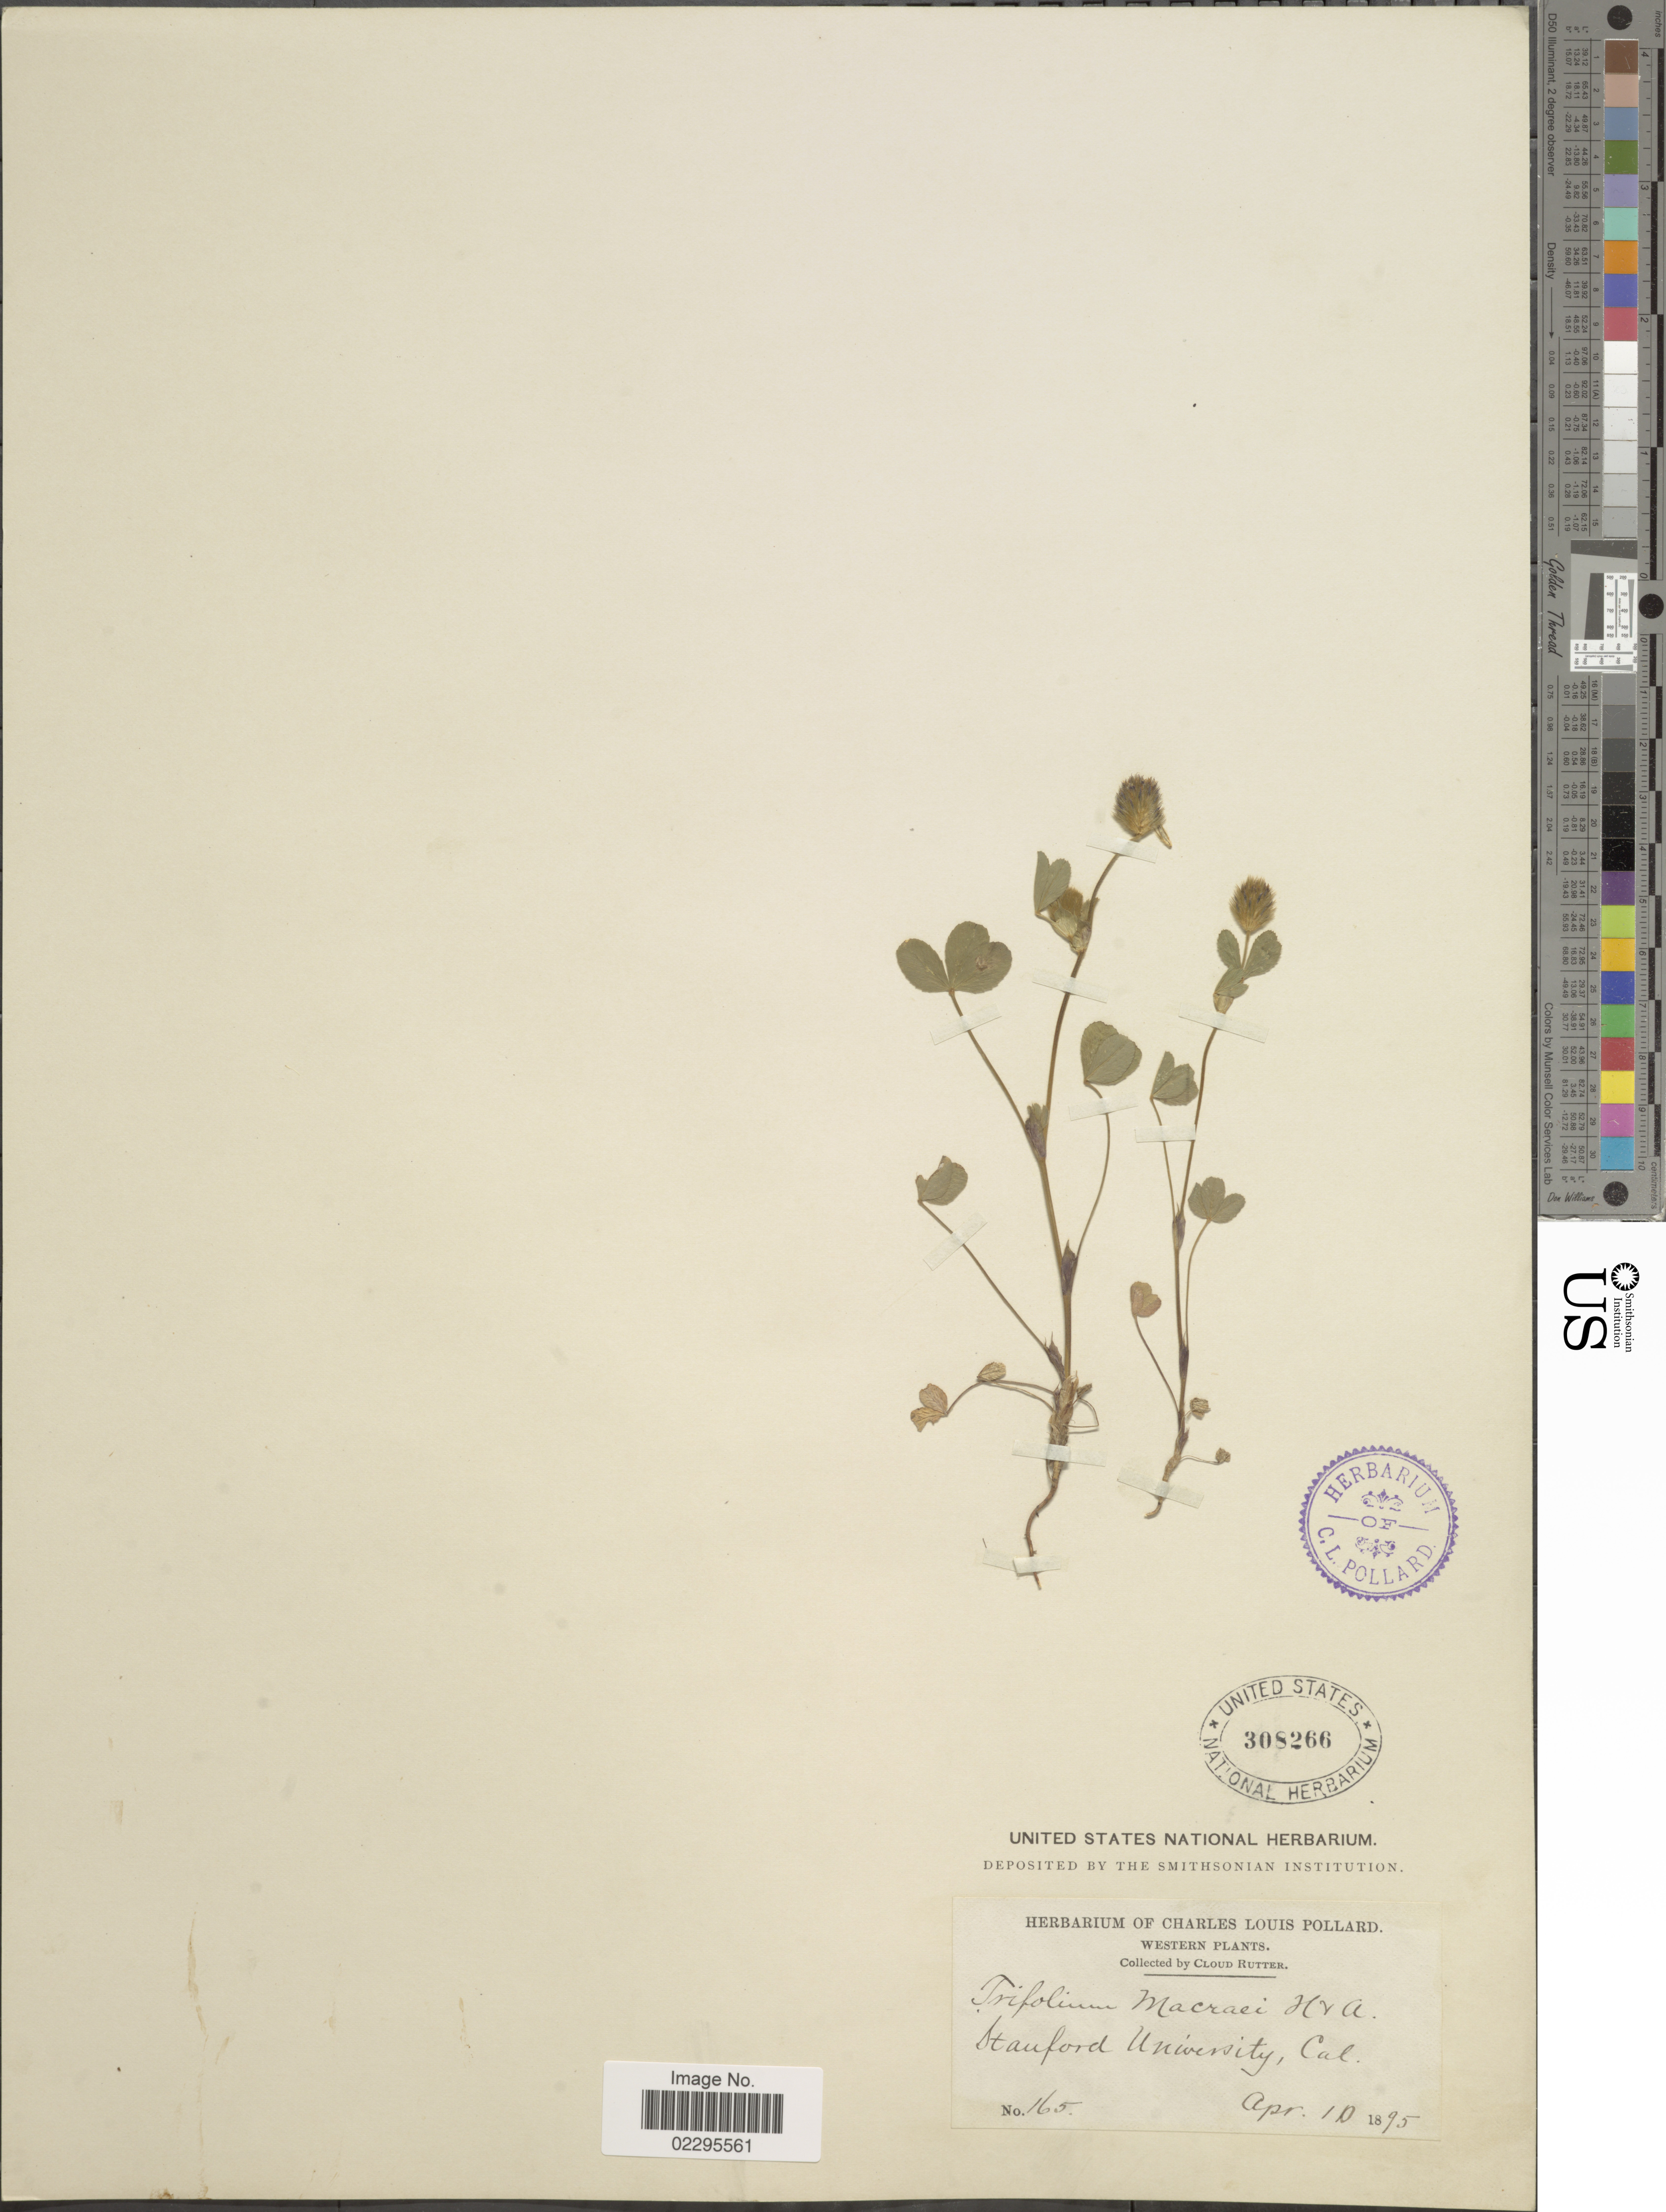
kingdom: Plantae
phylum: Tracheophyta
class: Magnoliopsida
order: Fabales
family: Fabaceae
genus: Trifolium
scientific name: Trifolium albopurpureum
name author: Torr. & A. Gray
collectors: C. Rutter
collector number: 165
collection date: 1895-04-10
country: United States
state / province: California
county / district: Santa Clara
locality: Western. Stanford University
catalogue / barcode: US 308266